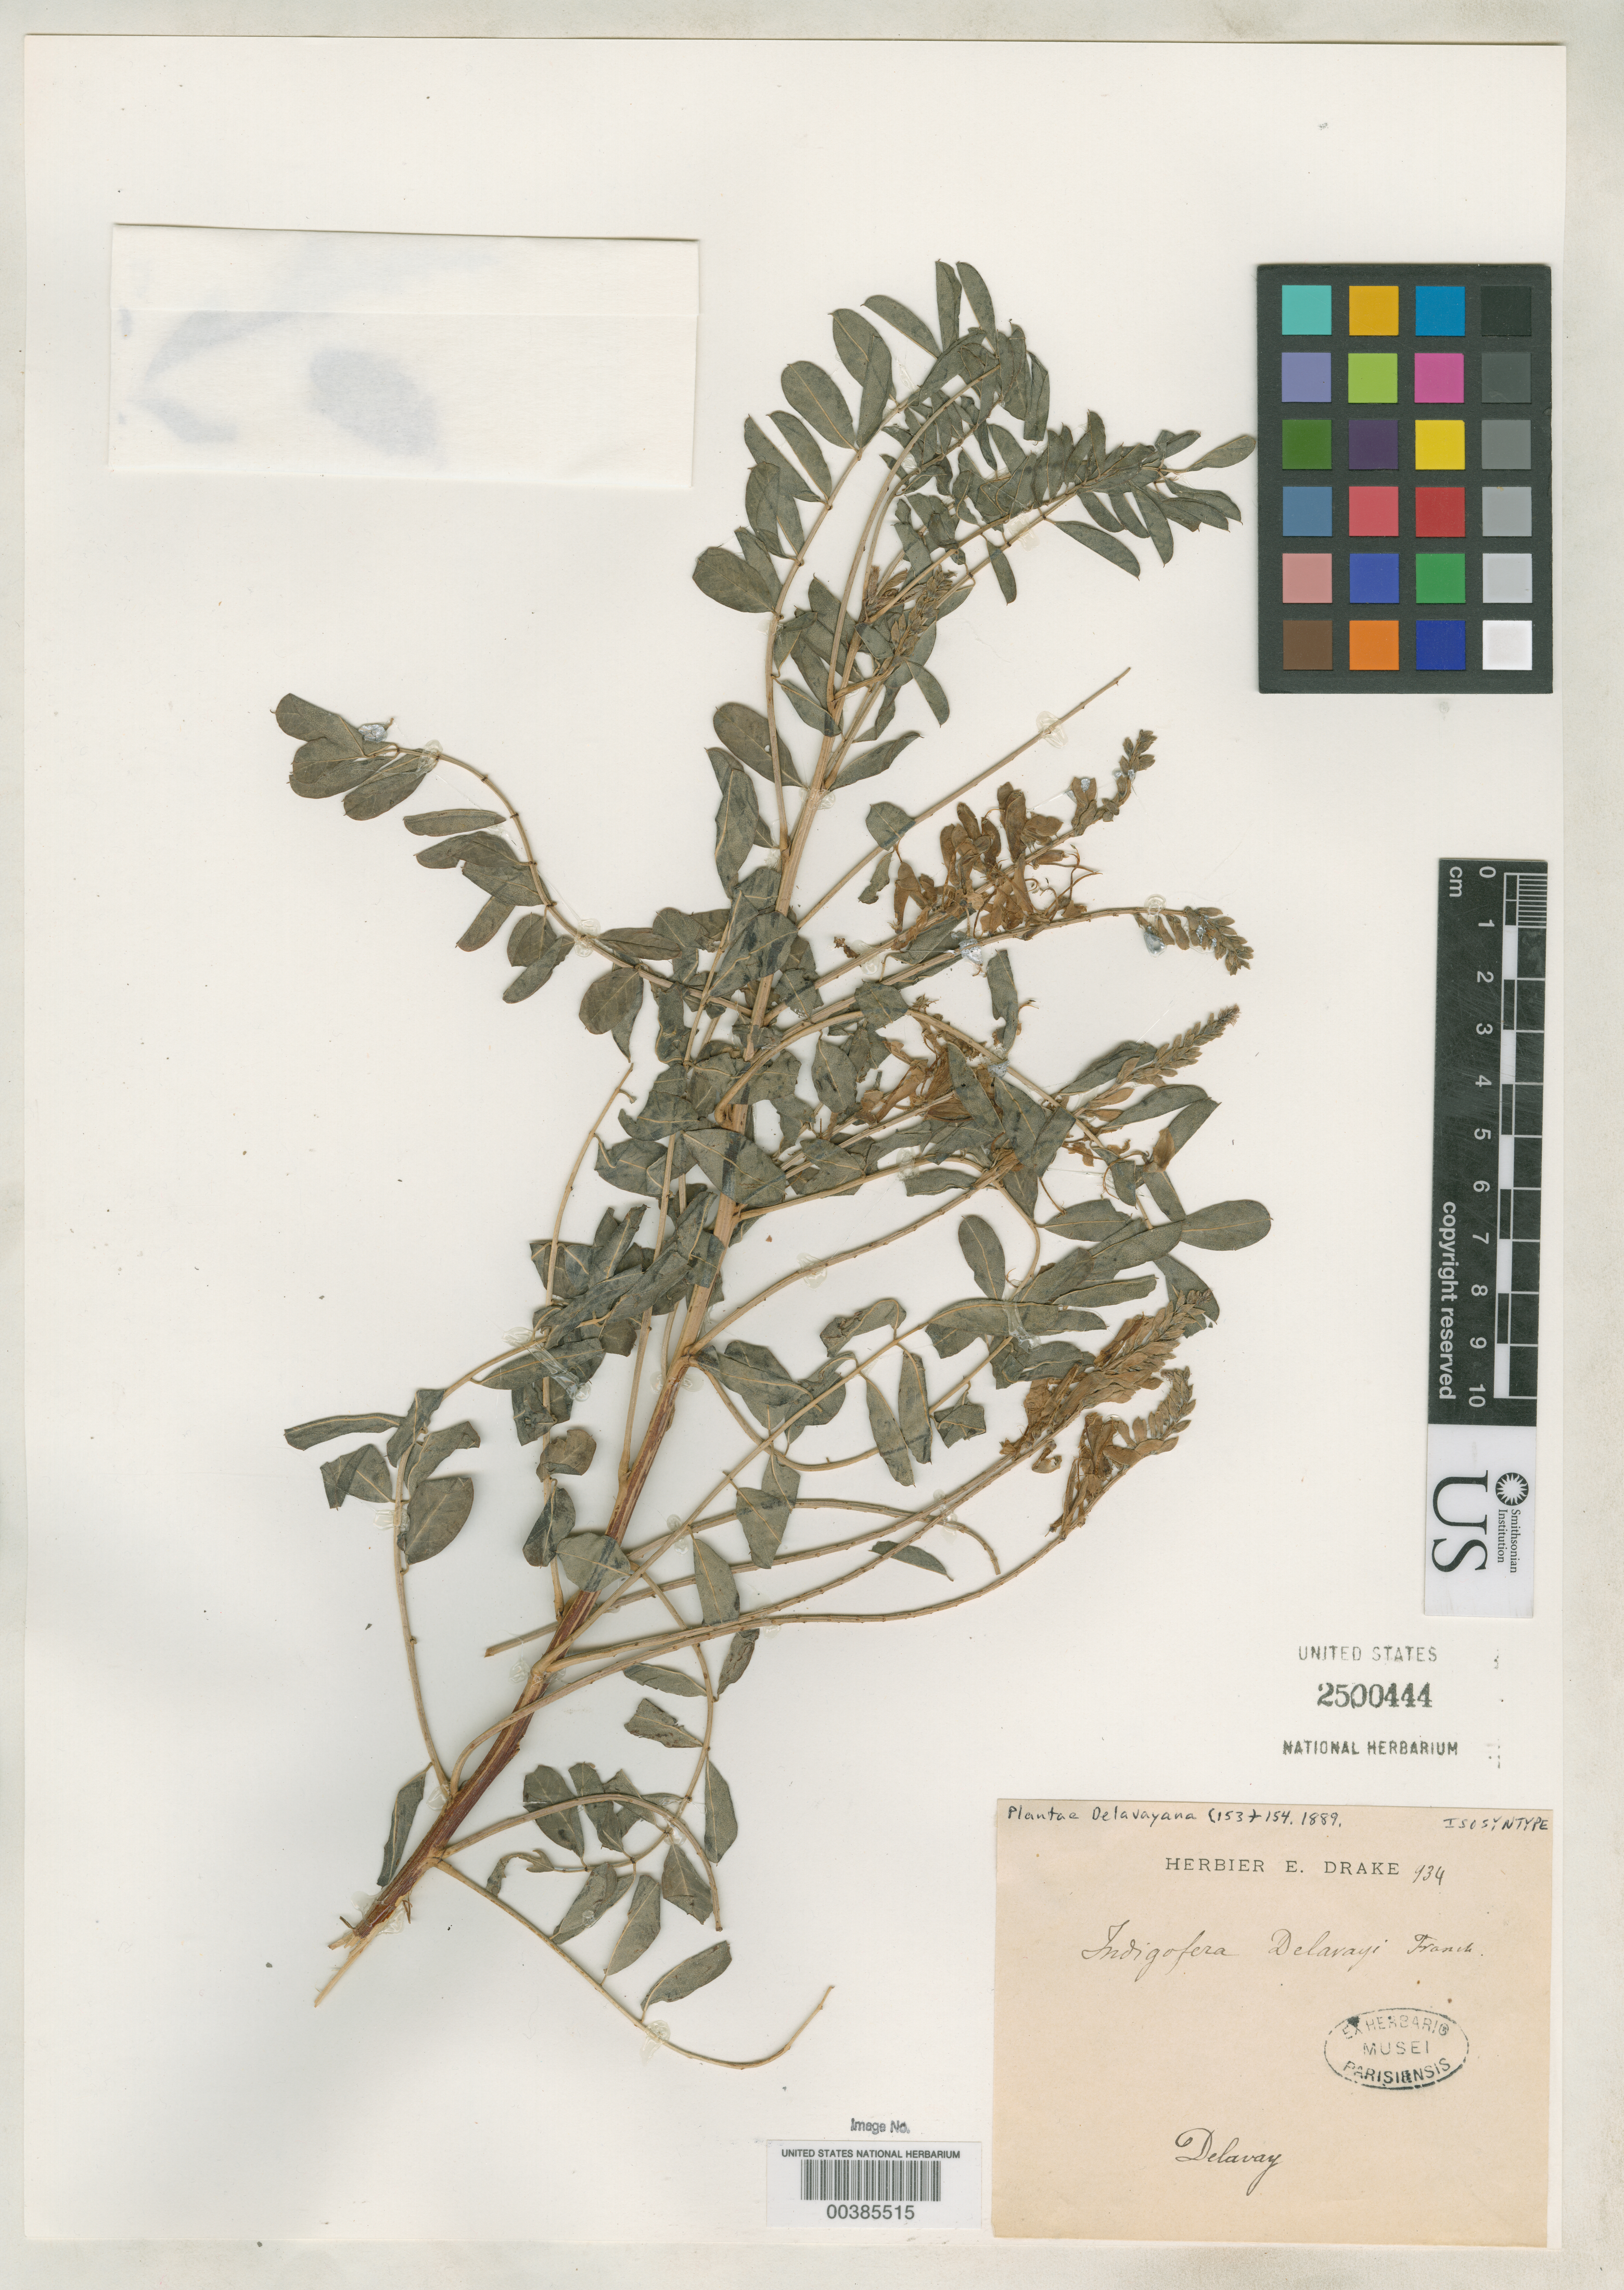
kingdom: Plantae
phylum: Tracheophyta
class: Magnoliopsida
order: Fabales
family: Fabaceae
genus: Indigofera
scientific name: Indigofera delavayi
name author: Franch.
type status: Isosyntype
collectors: P. Delavay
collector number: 934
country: China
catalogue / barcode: US 2500444